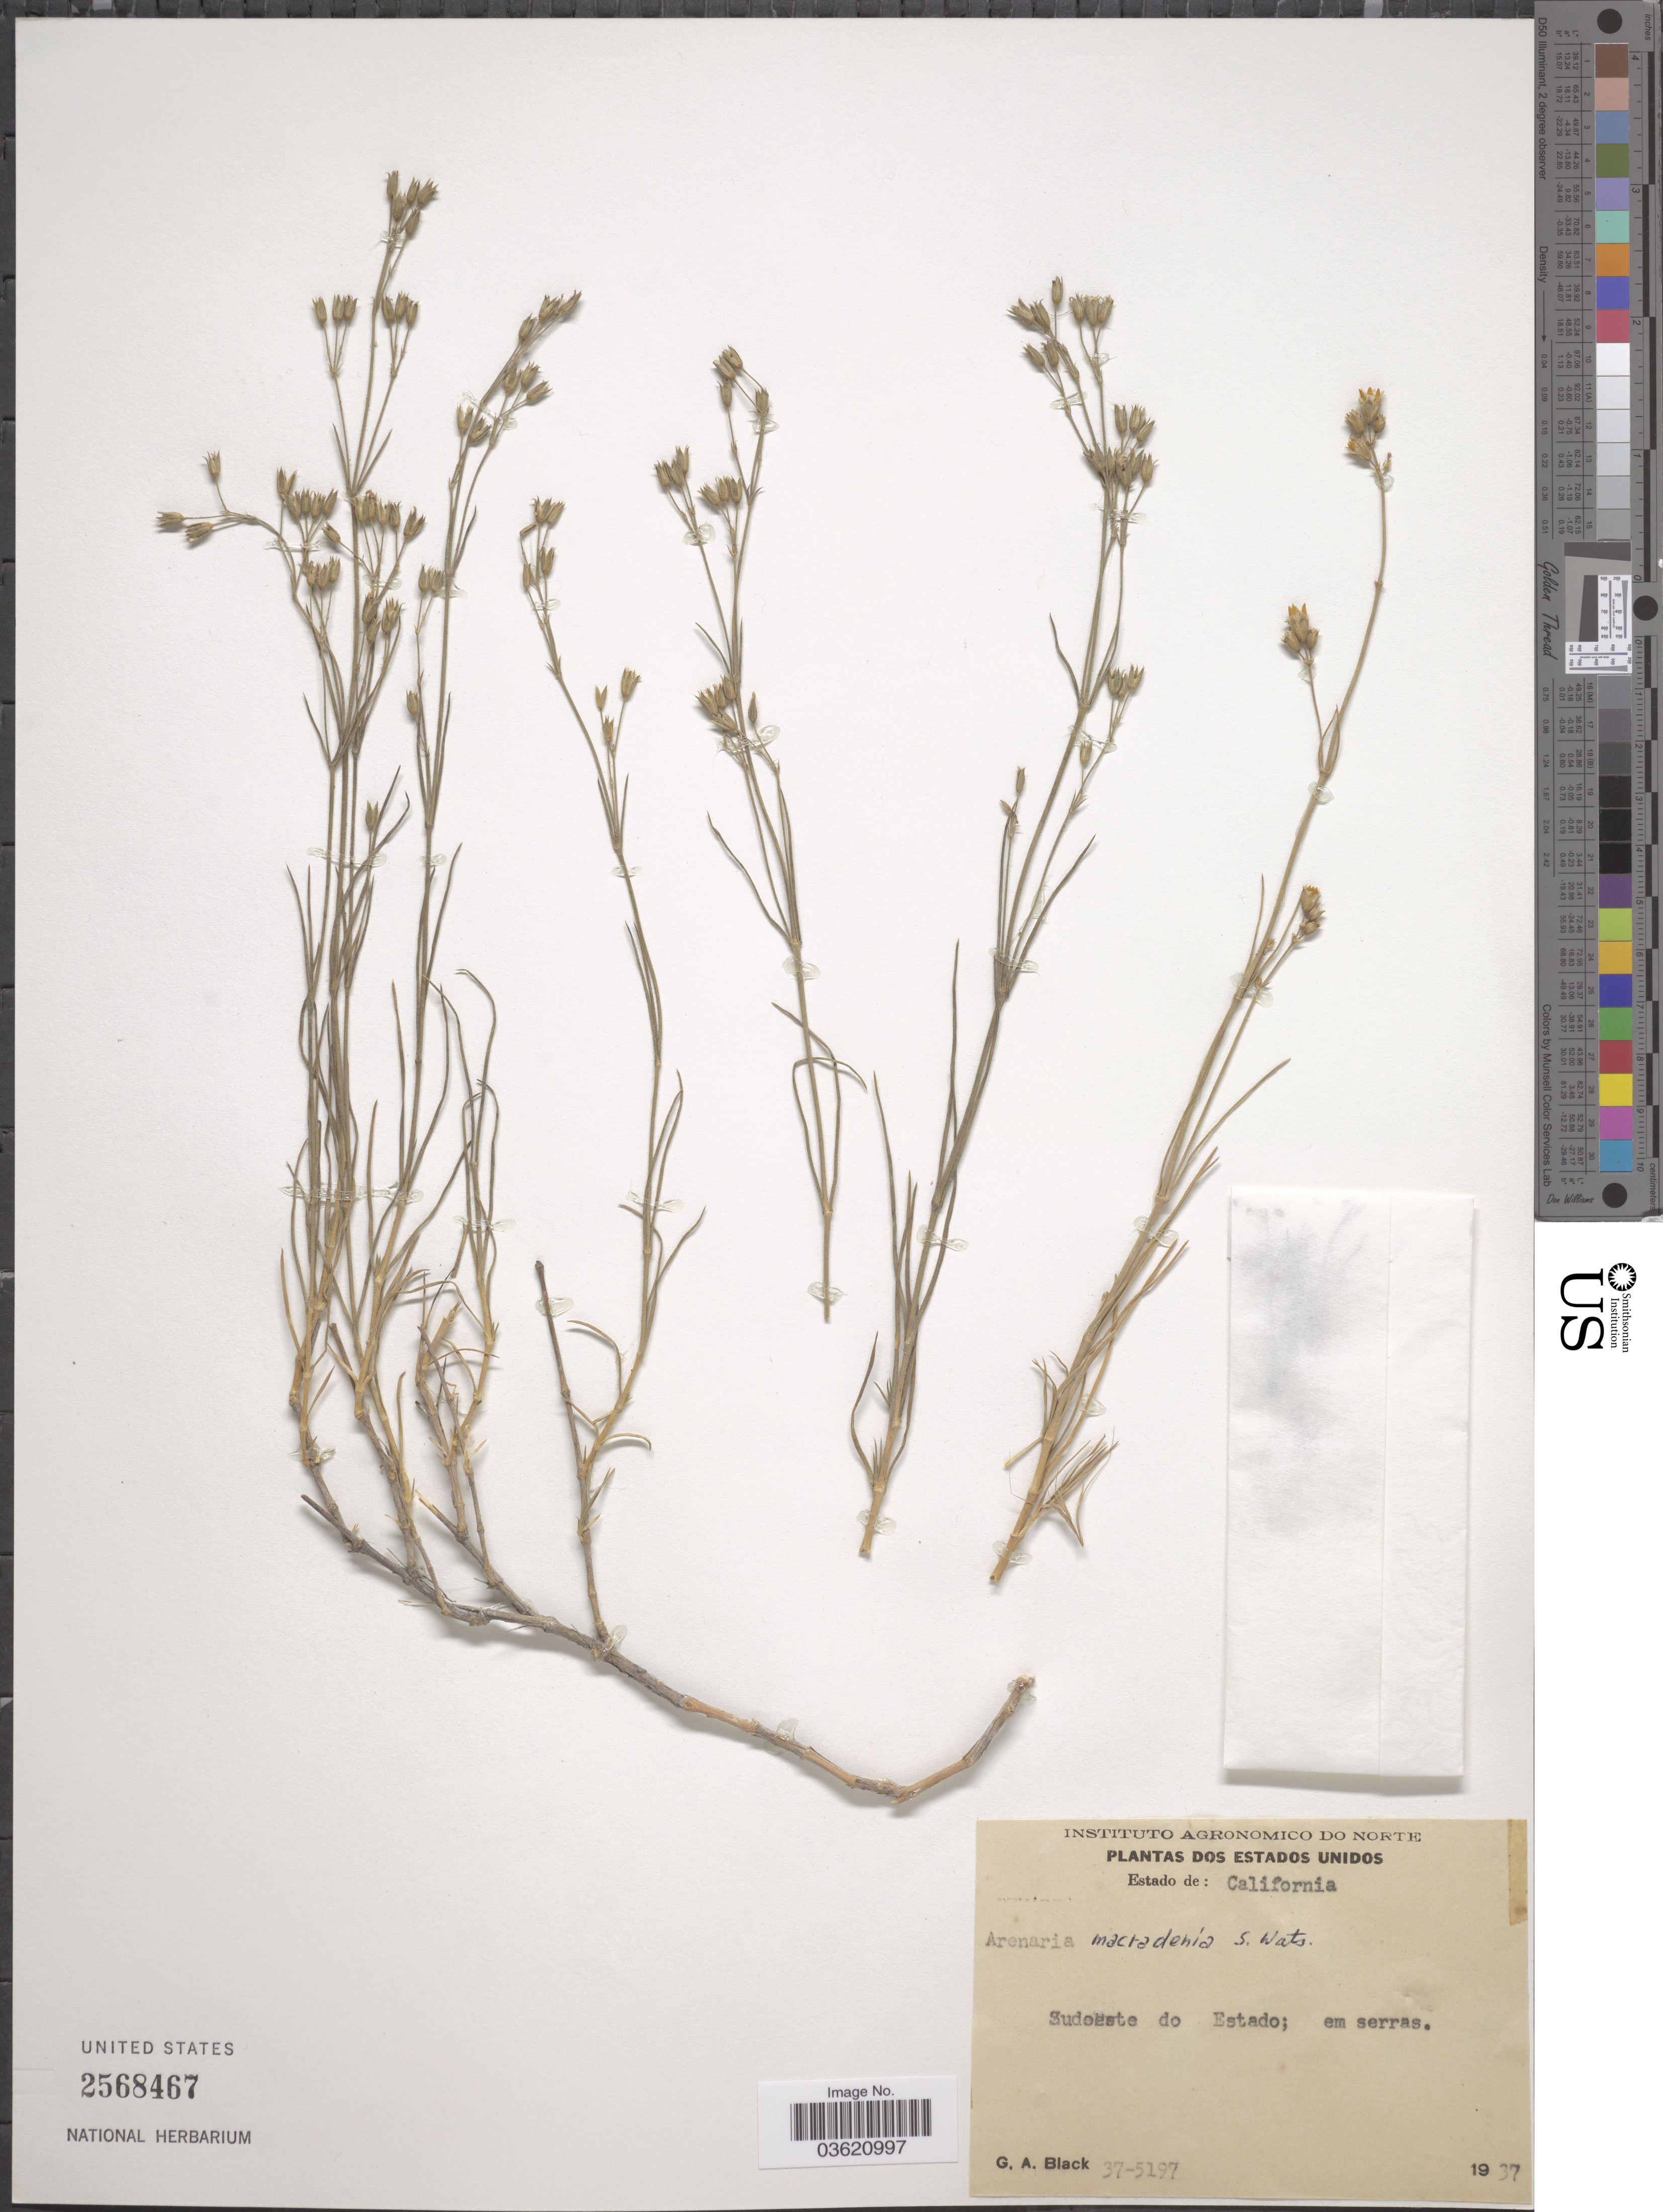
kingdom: Plantae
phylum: Tracheophyta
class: Magnoliopsida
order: Caryophyllales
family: Caryophyllaceae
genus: Eremogone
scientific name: Eremogone macradenia var. macradenia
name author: (S. Watson) Ikonn.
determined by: Strong, Mark T., (BOT), Smithsonian Institution - National Museum of Natural History (UNITED STATES)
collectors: G. A. Black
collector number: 37-5197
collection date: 1937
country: United States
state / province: California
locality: Estados Unidos. Sudoeste do Estado.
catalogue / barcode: US 2568467